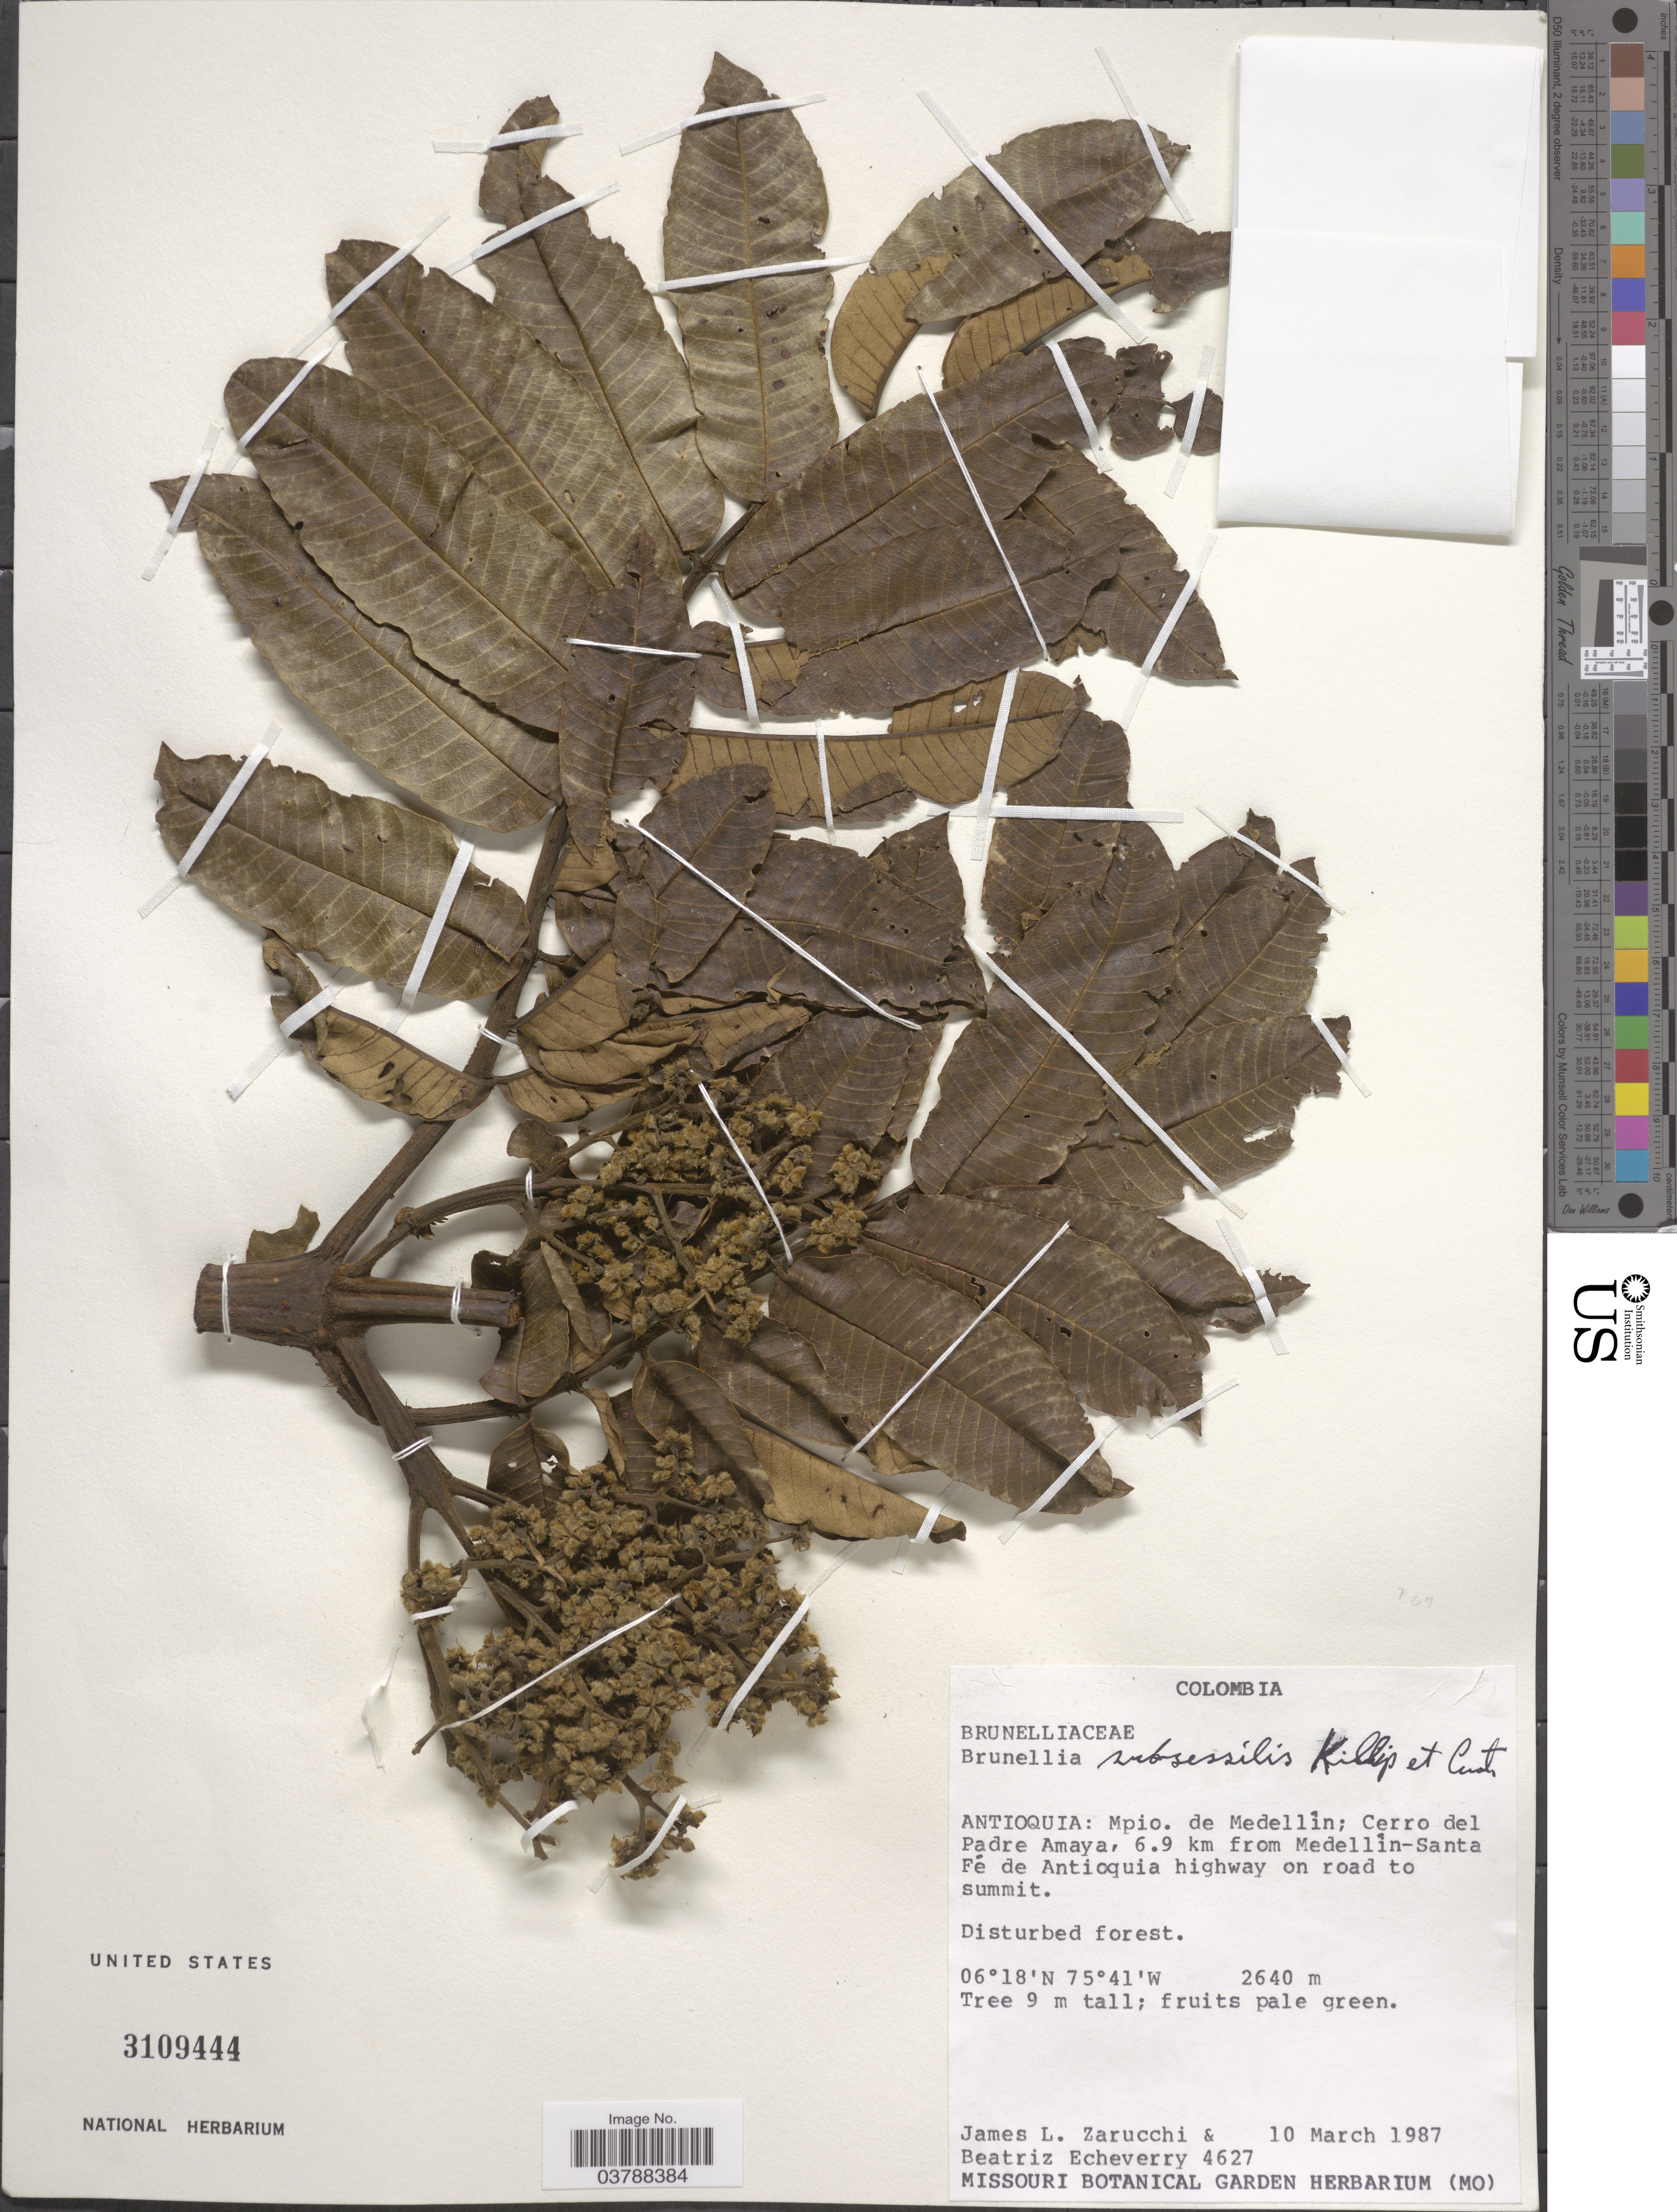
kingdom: Plantae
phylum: Tracheophyta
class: Magnoliopsida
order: Oxalidales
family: Brunelliaceae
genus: Brunellia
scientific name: Brunellia subsessilis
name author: Killip & Cuatrec.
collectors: J. L. Zarucchi & B. Echeverry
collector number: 4627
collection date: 1987-03-10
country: Colombia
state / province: Antioquia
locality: Mpio. de Medellin; Cerro del Padre Amaya, 6.9 km from Medellin-Santa Fé de Antioquia highway on road to summit.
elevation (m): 2640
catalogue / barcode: US 3109444